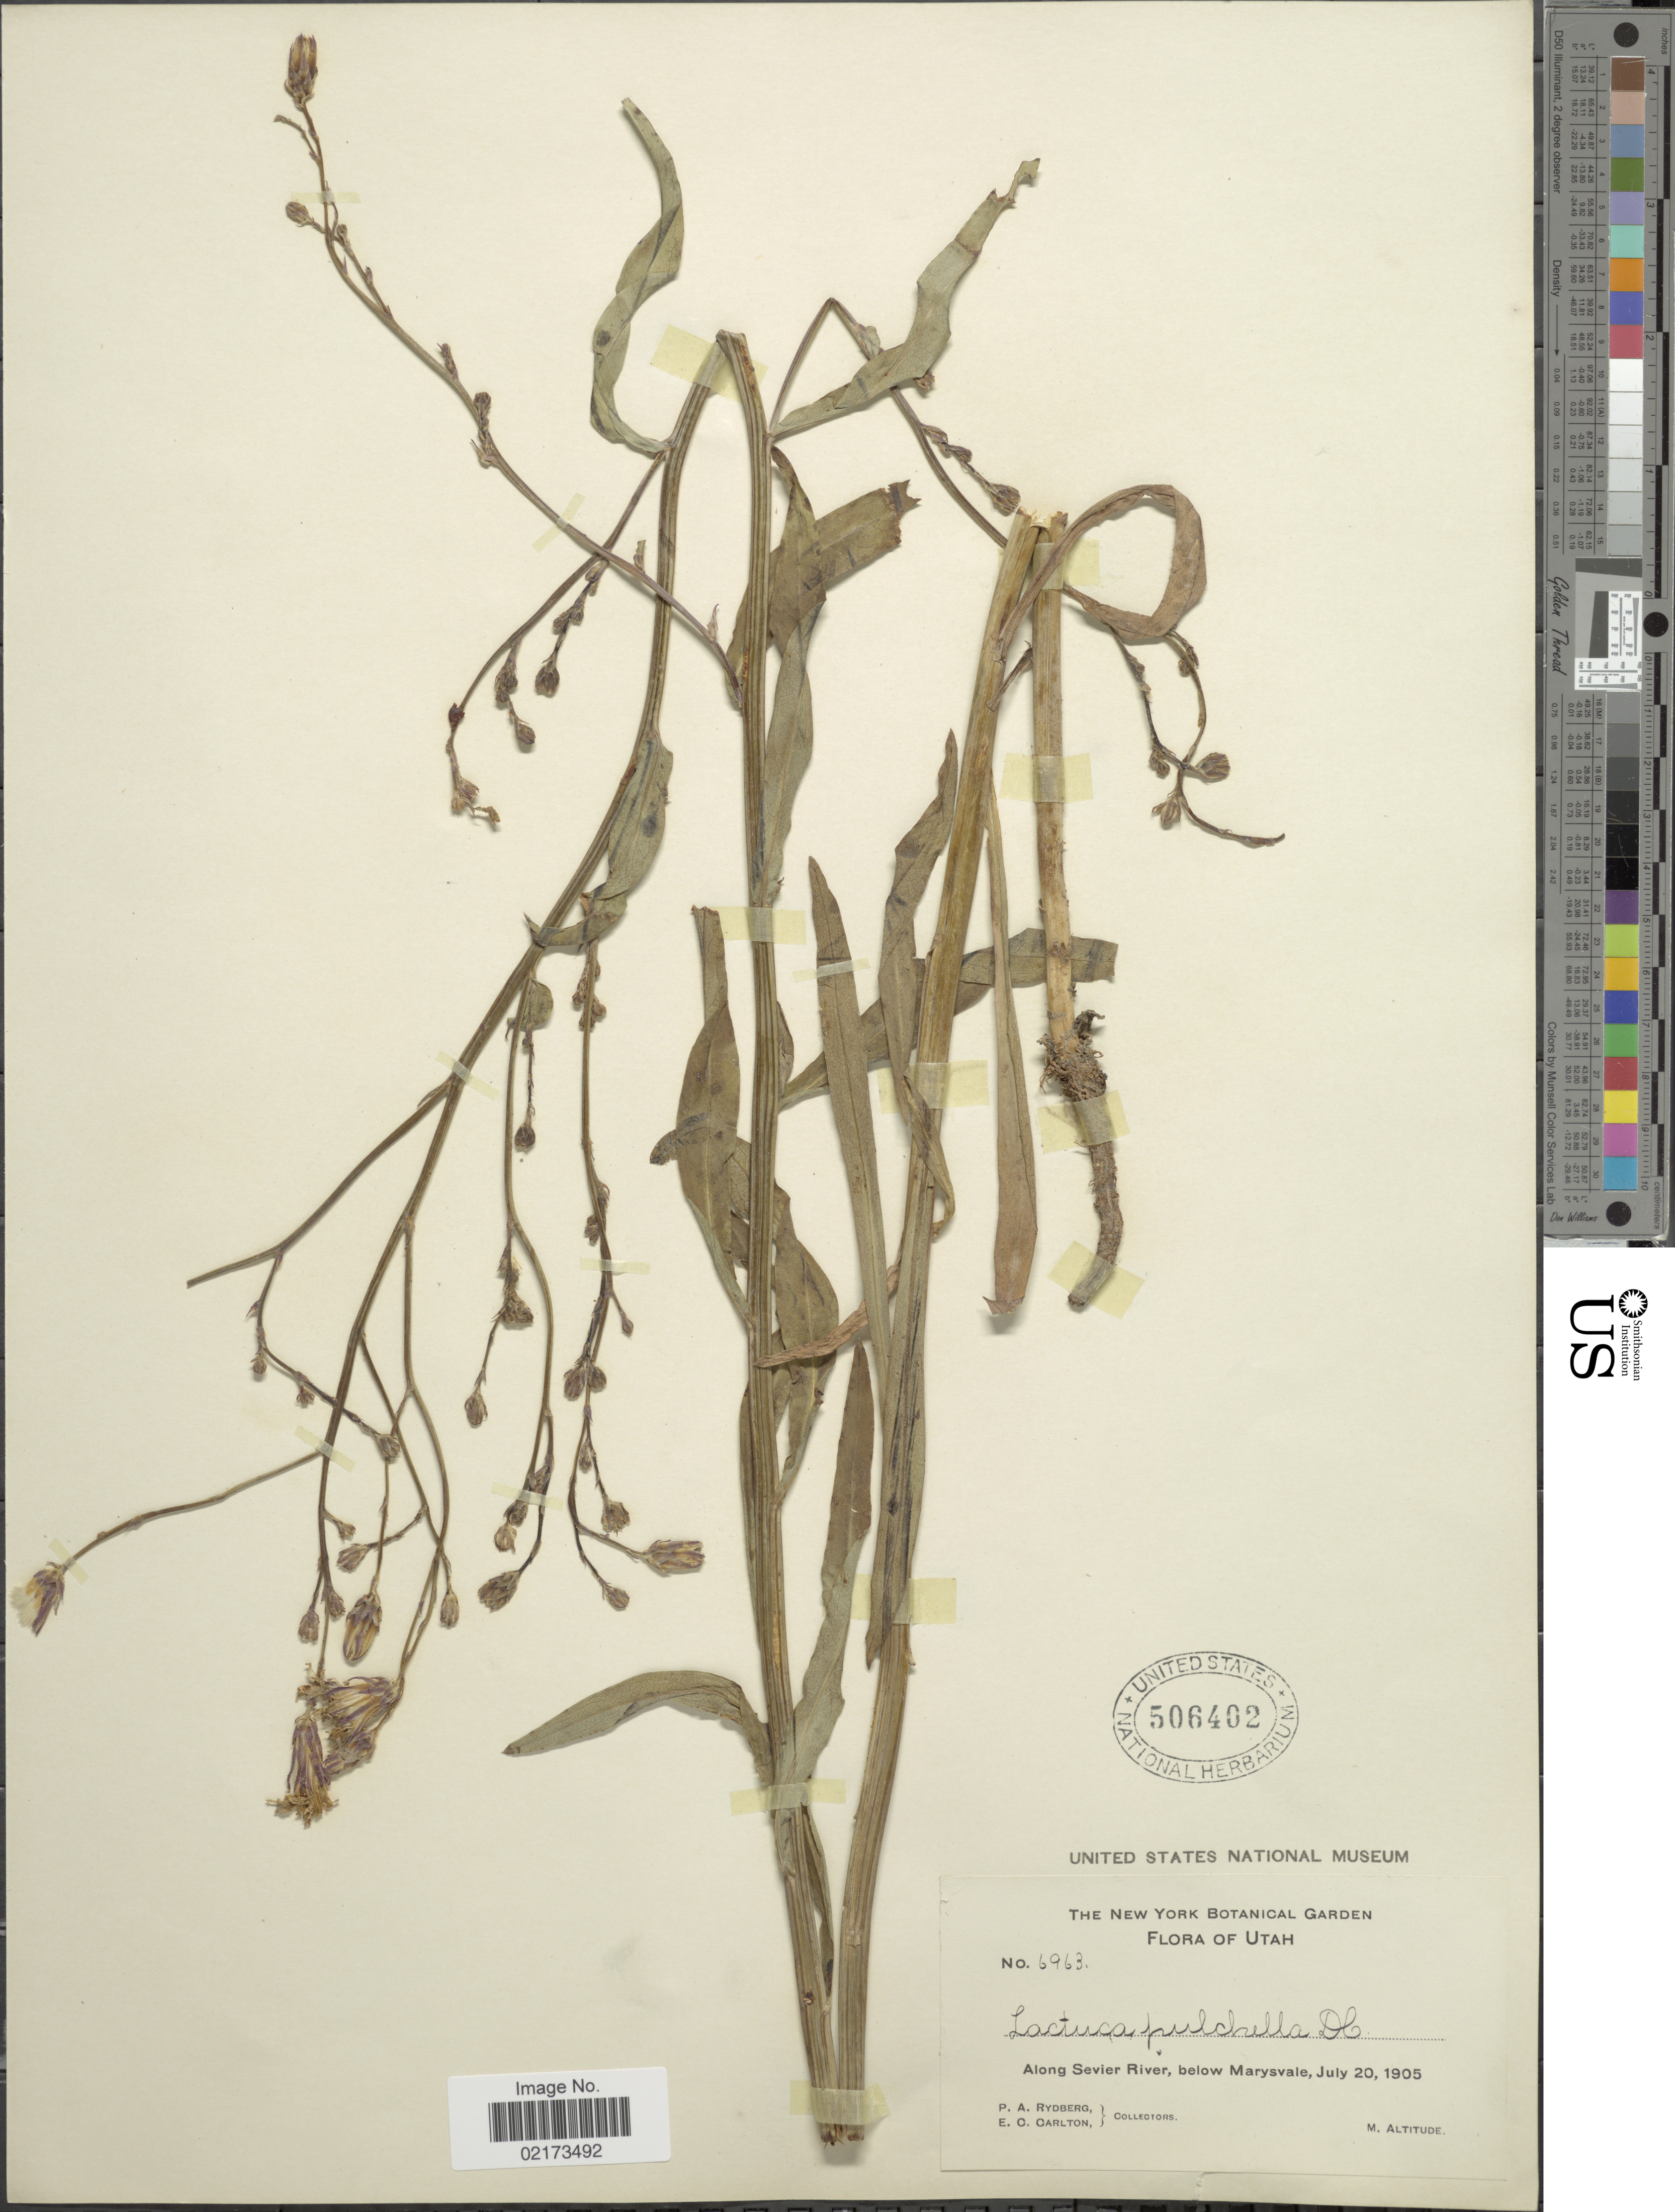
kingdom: Plantae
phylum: Tracheophyta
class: Magnoliopsida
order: Asterales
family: Asteraceae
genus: Lactuca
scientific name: Lactuca tatarica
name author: (L.) C.A. Mey.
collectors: P. A. Rydberg & E. Carlton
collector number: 6963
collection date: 1905-07-20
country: United States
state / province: Utah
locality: Along Sevier River, below Marysvale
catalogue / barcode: US 506402